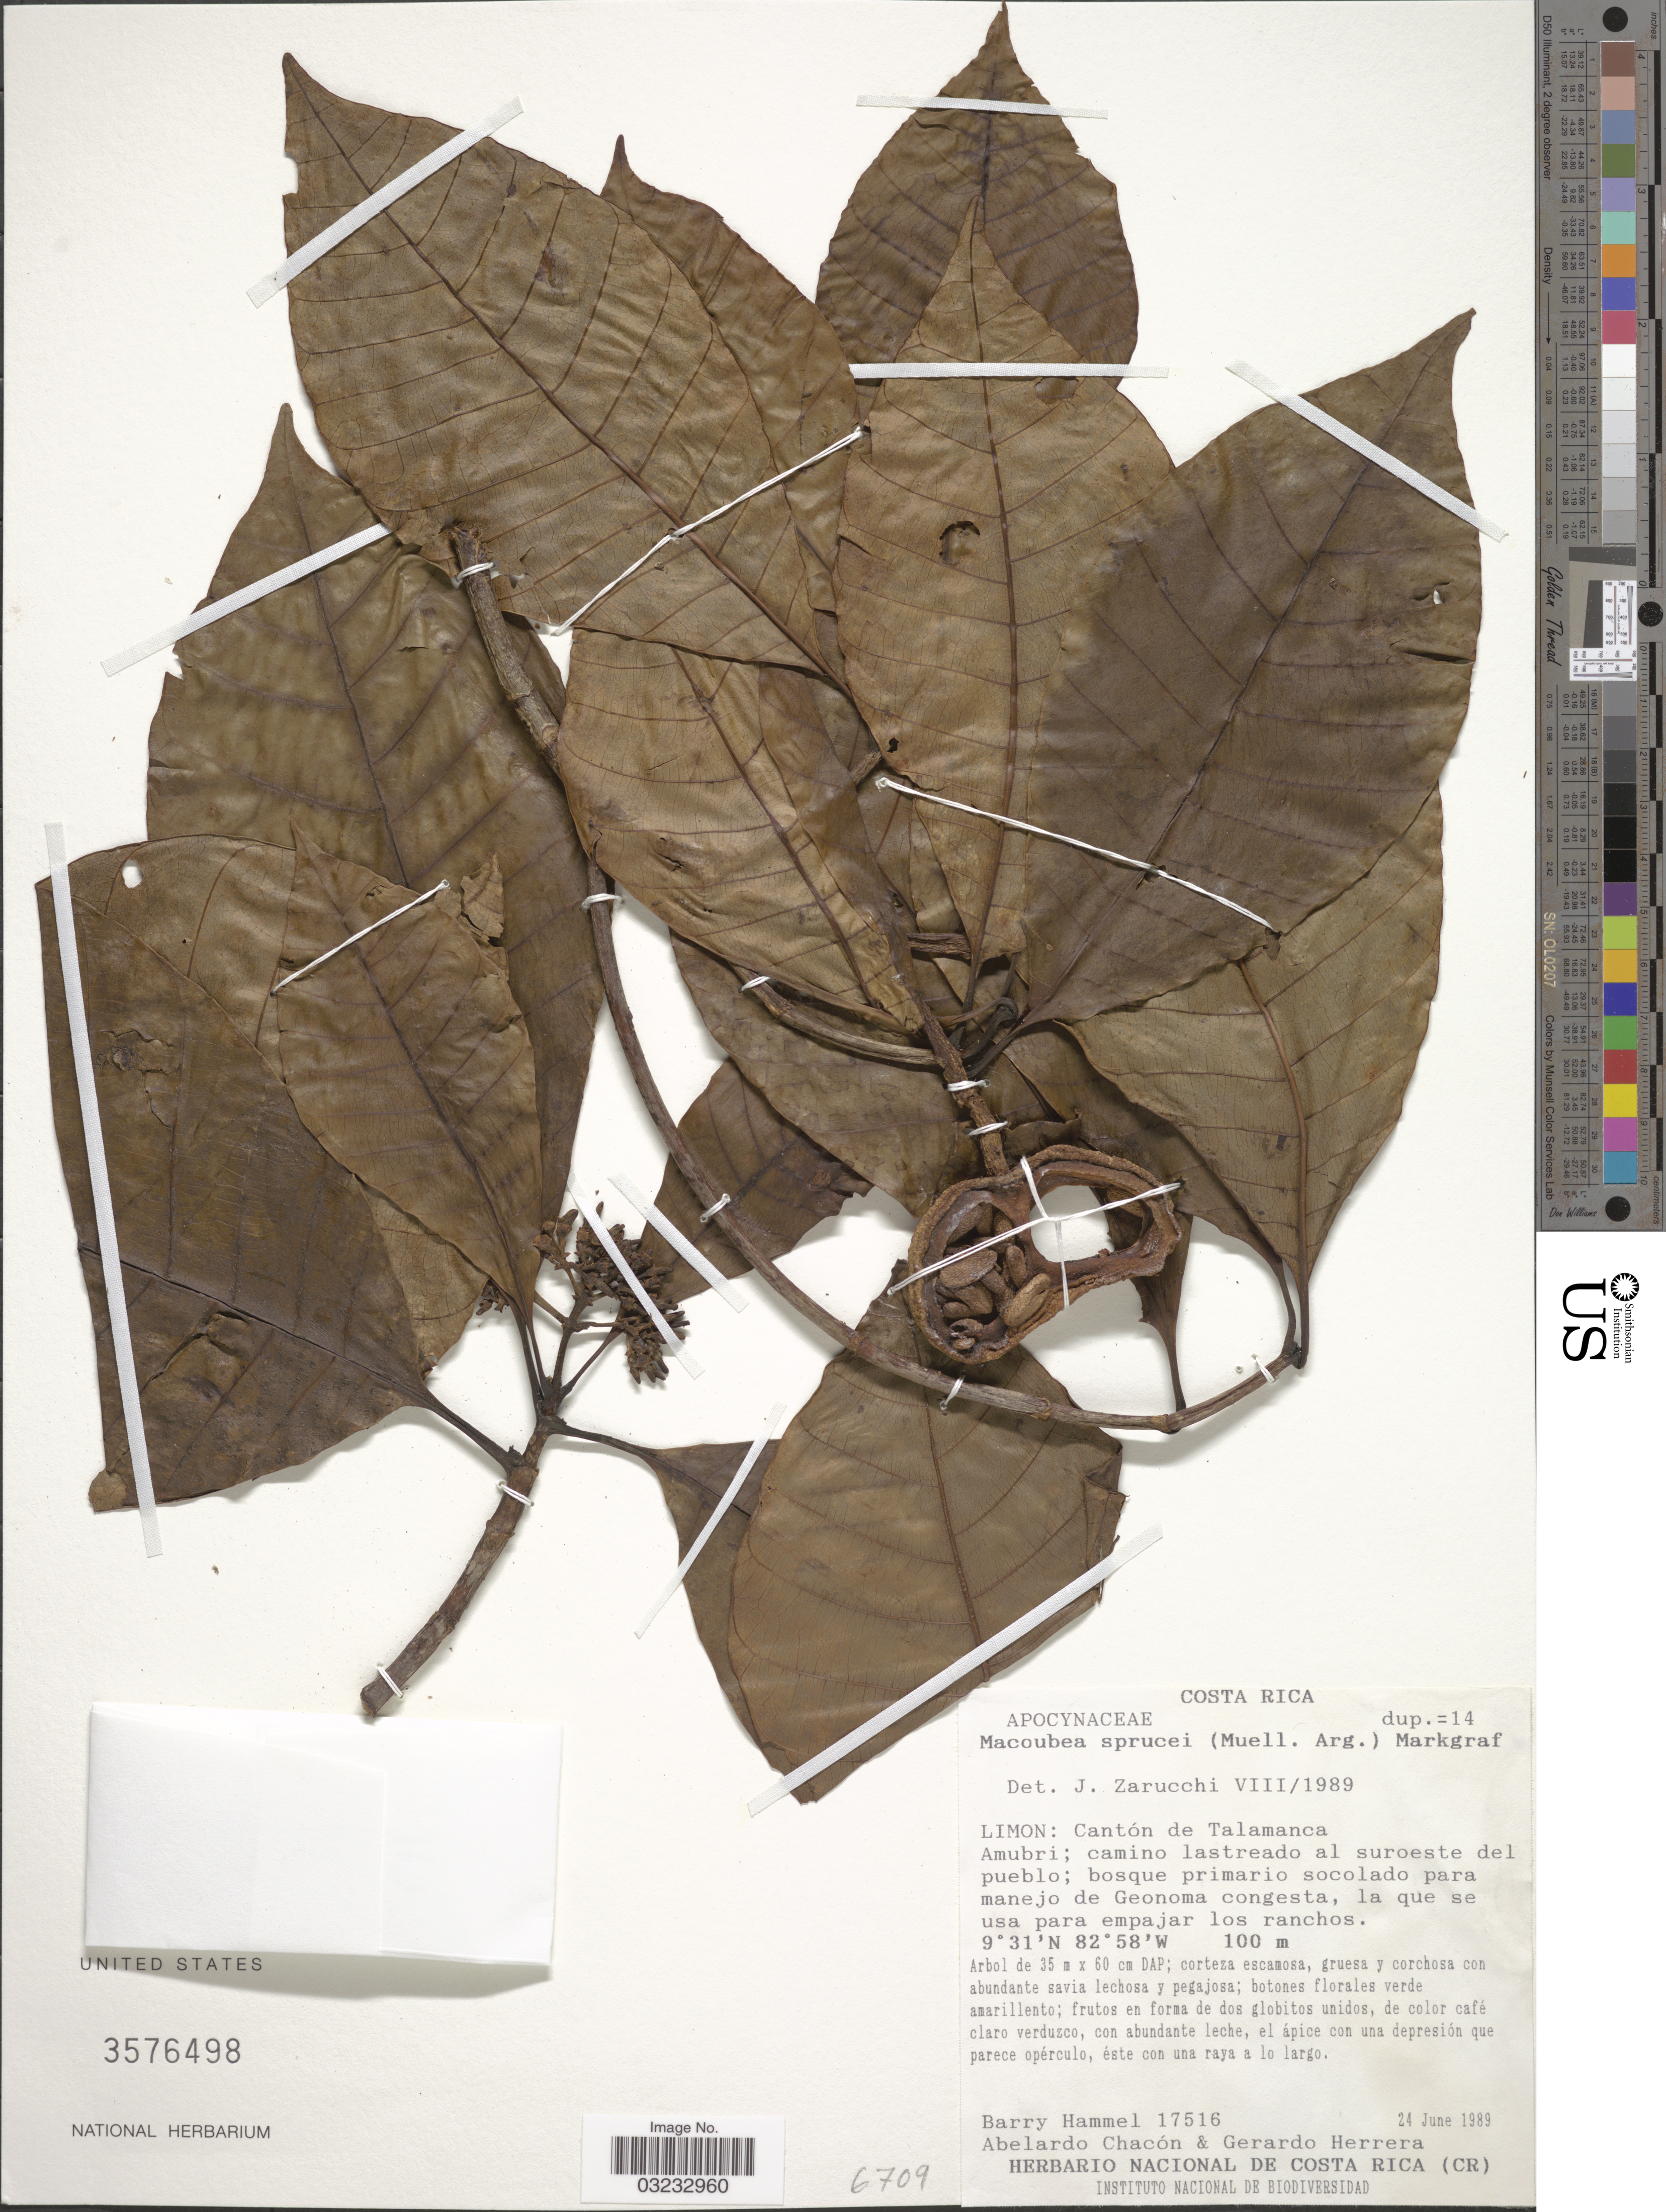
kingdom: Plantae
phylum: Tracheophyta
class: Magnoliopsida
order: Gentianales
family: Apocynaceae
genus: Macoubea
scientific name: Macoubea sprucei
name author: (Müll. Arg.) Markgr.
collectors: A. Chacon & G. Herrera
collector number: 17516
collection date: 1989-06-24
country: Costa Rica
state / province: Limón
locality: Limon: Cantón de Talamanca, Amubri; camino lastreado al suroeste del pueblo.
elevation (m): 100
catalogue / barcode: US 3576498